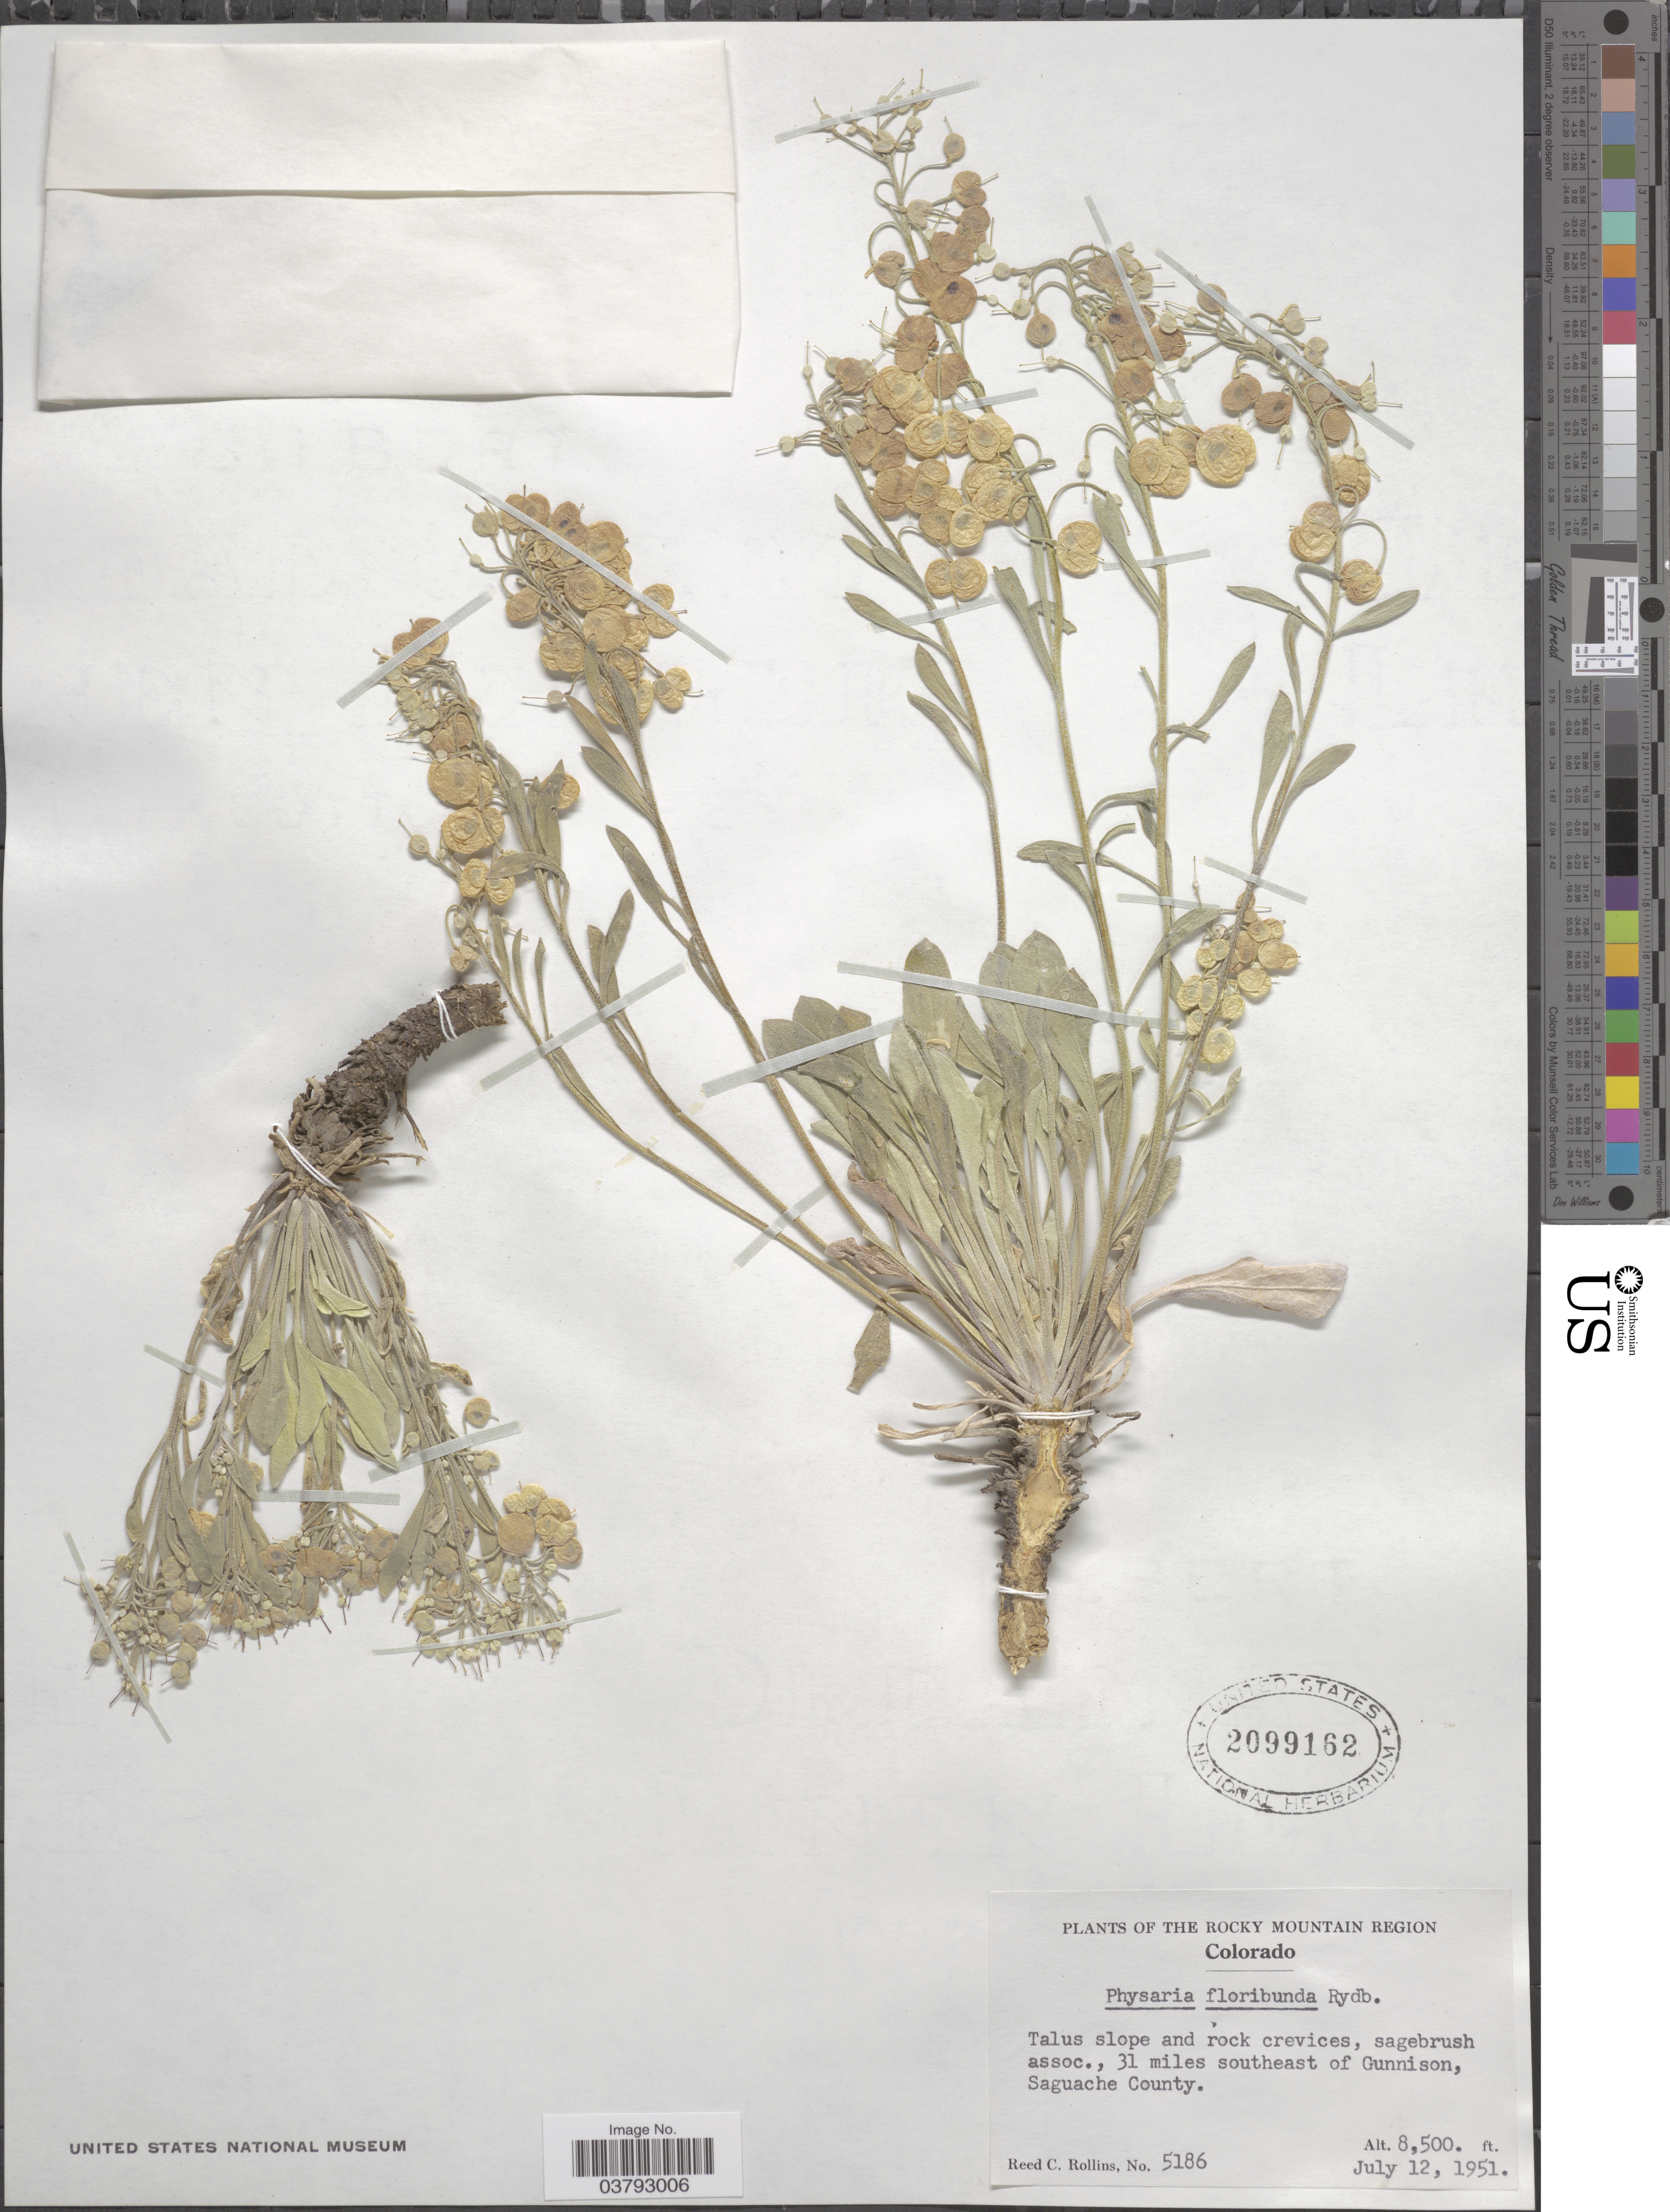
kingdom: Plantae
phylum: Tracheophyta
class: Magnoliopsida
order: Brassicales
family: Brassicaceae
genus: Physaria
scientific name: Physaria floribunda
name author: Rydb.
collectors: R. C. Rollins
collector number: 5186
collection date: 1951-07-12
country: United States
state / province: Colorado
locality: The Rocky Mountain Region. 31 miles southeast of Gunnison, Saguache County.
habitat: talus slopes and rock crevices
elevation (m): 2591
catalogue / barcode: US 2099162